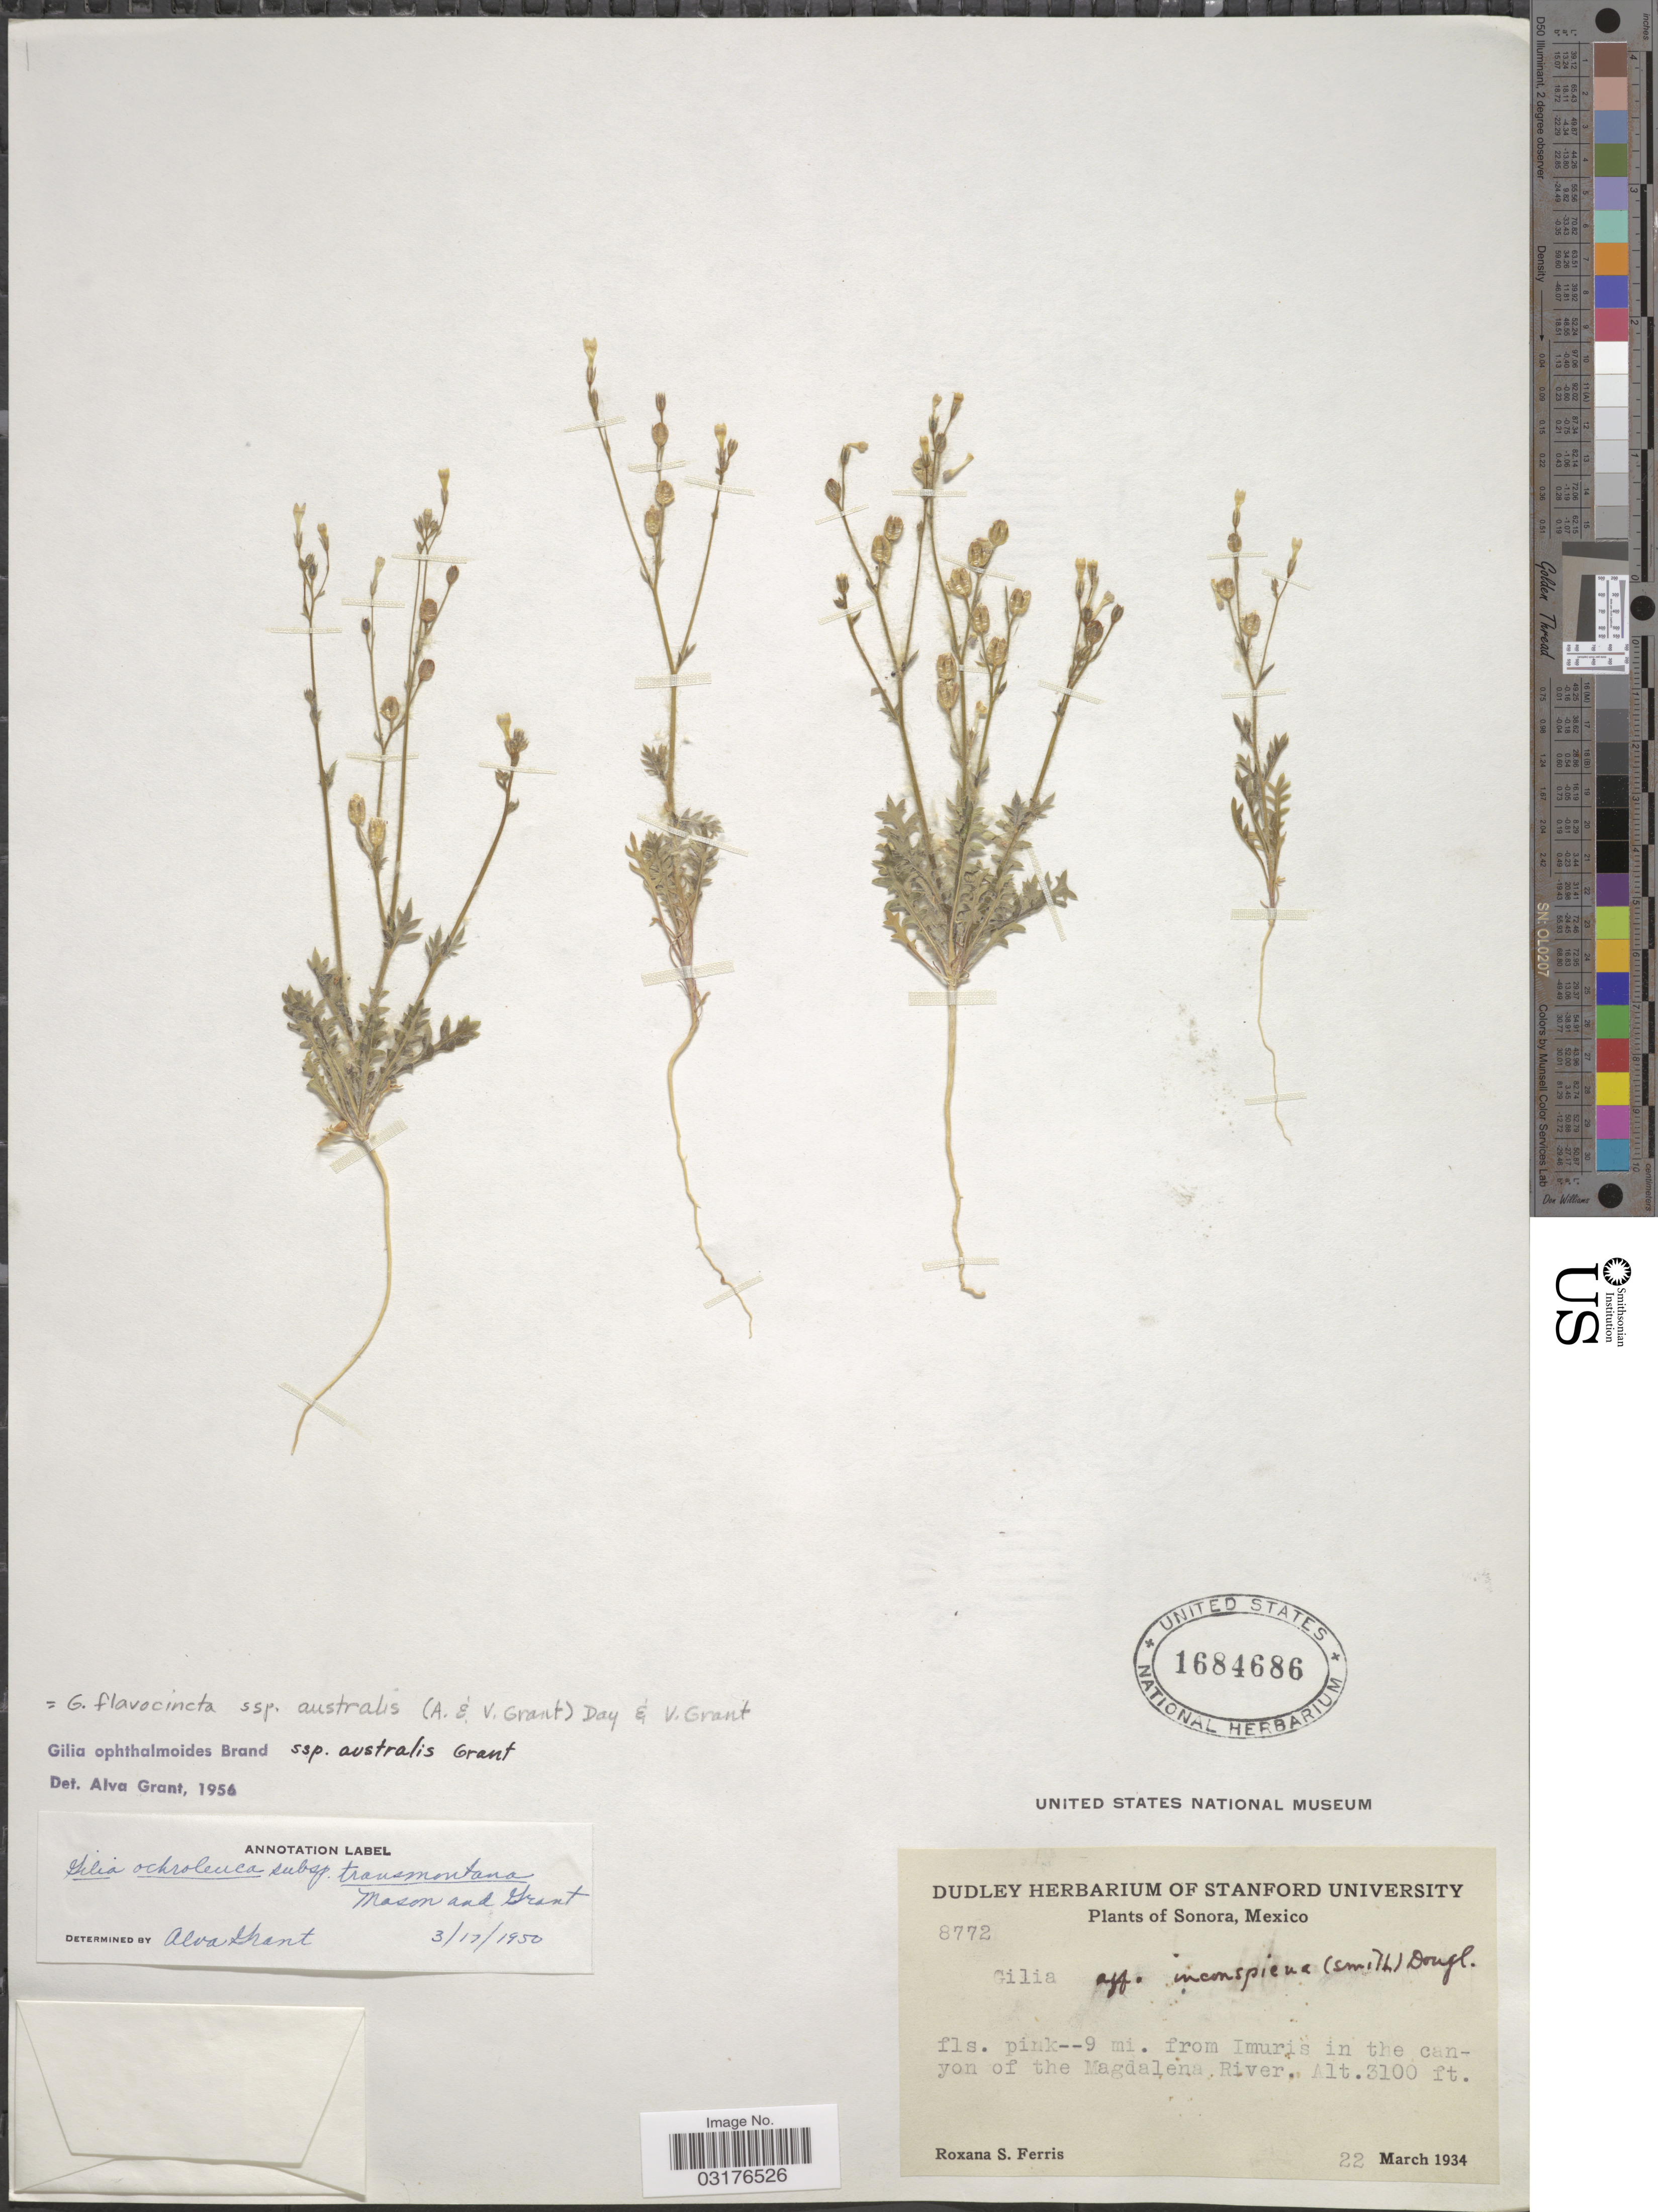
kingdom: Plantae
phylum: Tracheophyta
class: Magnoliopsida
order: Ericales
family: Polemoniaceae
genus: Gilia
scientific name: Gilia flavocincta subsp. australis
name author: A. Nelson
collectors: R. S. Ferris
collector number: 8772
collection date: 1934-03-22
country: Mexico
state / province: Sonora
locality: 9 mi. from Imuris in the canyon of the Magdalena River.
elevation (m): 945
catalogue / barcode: US 1684686